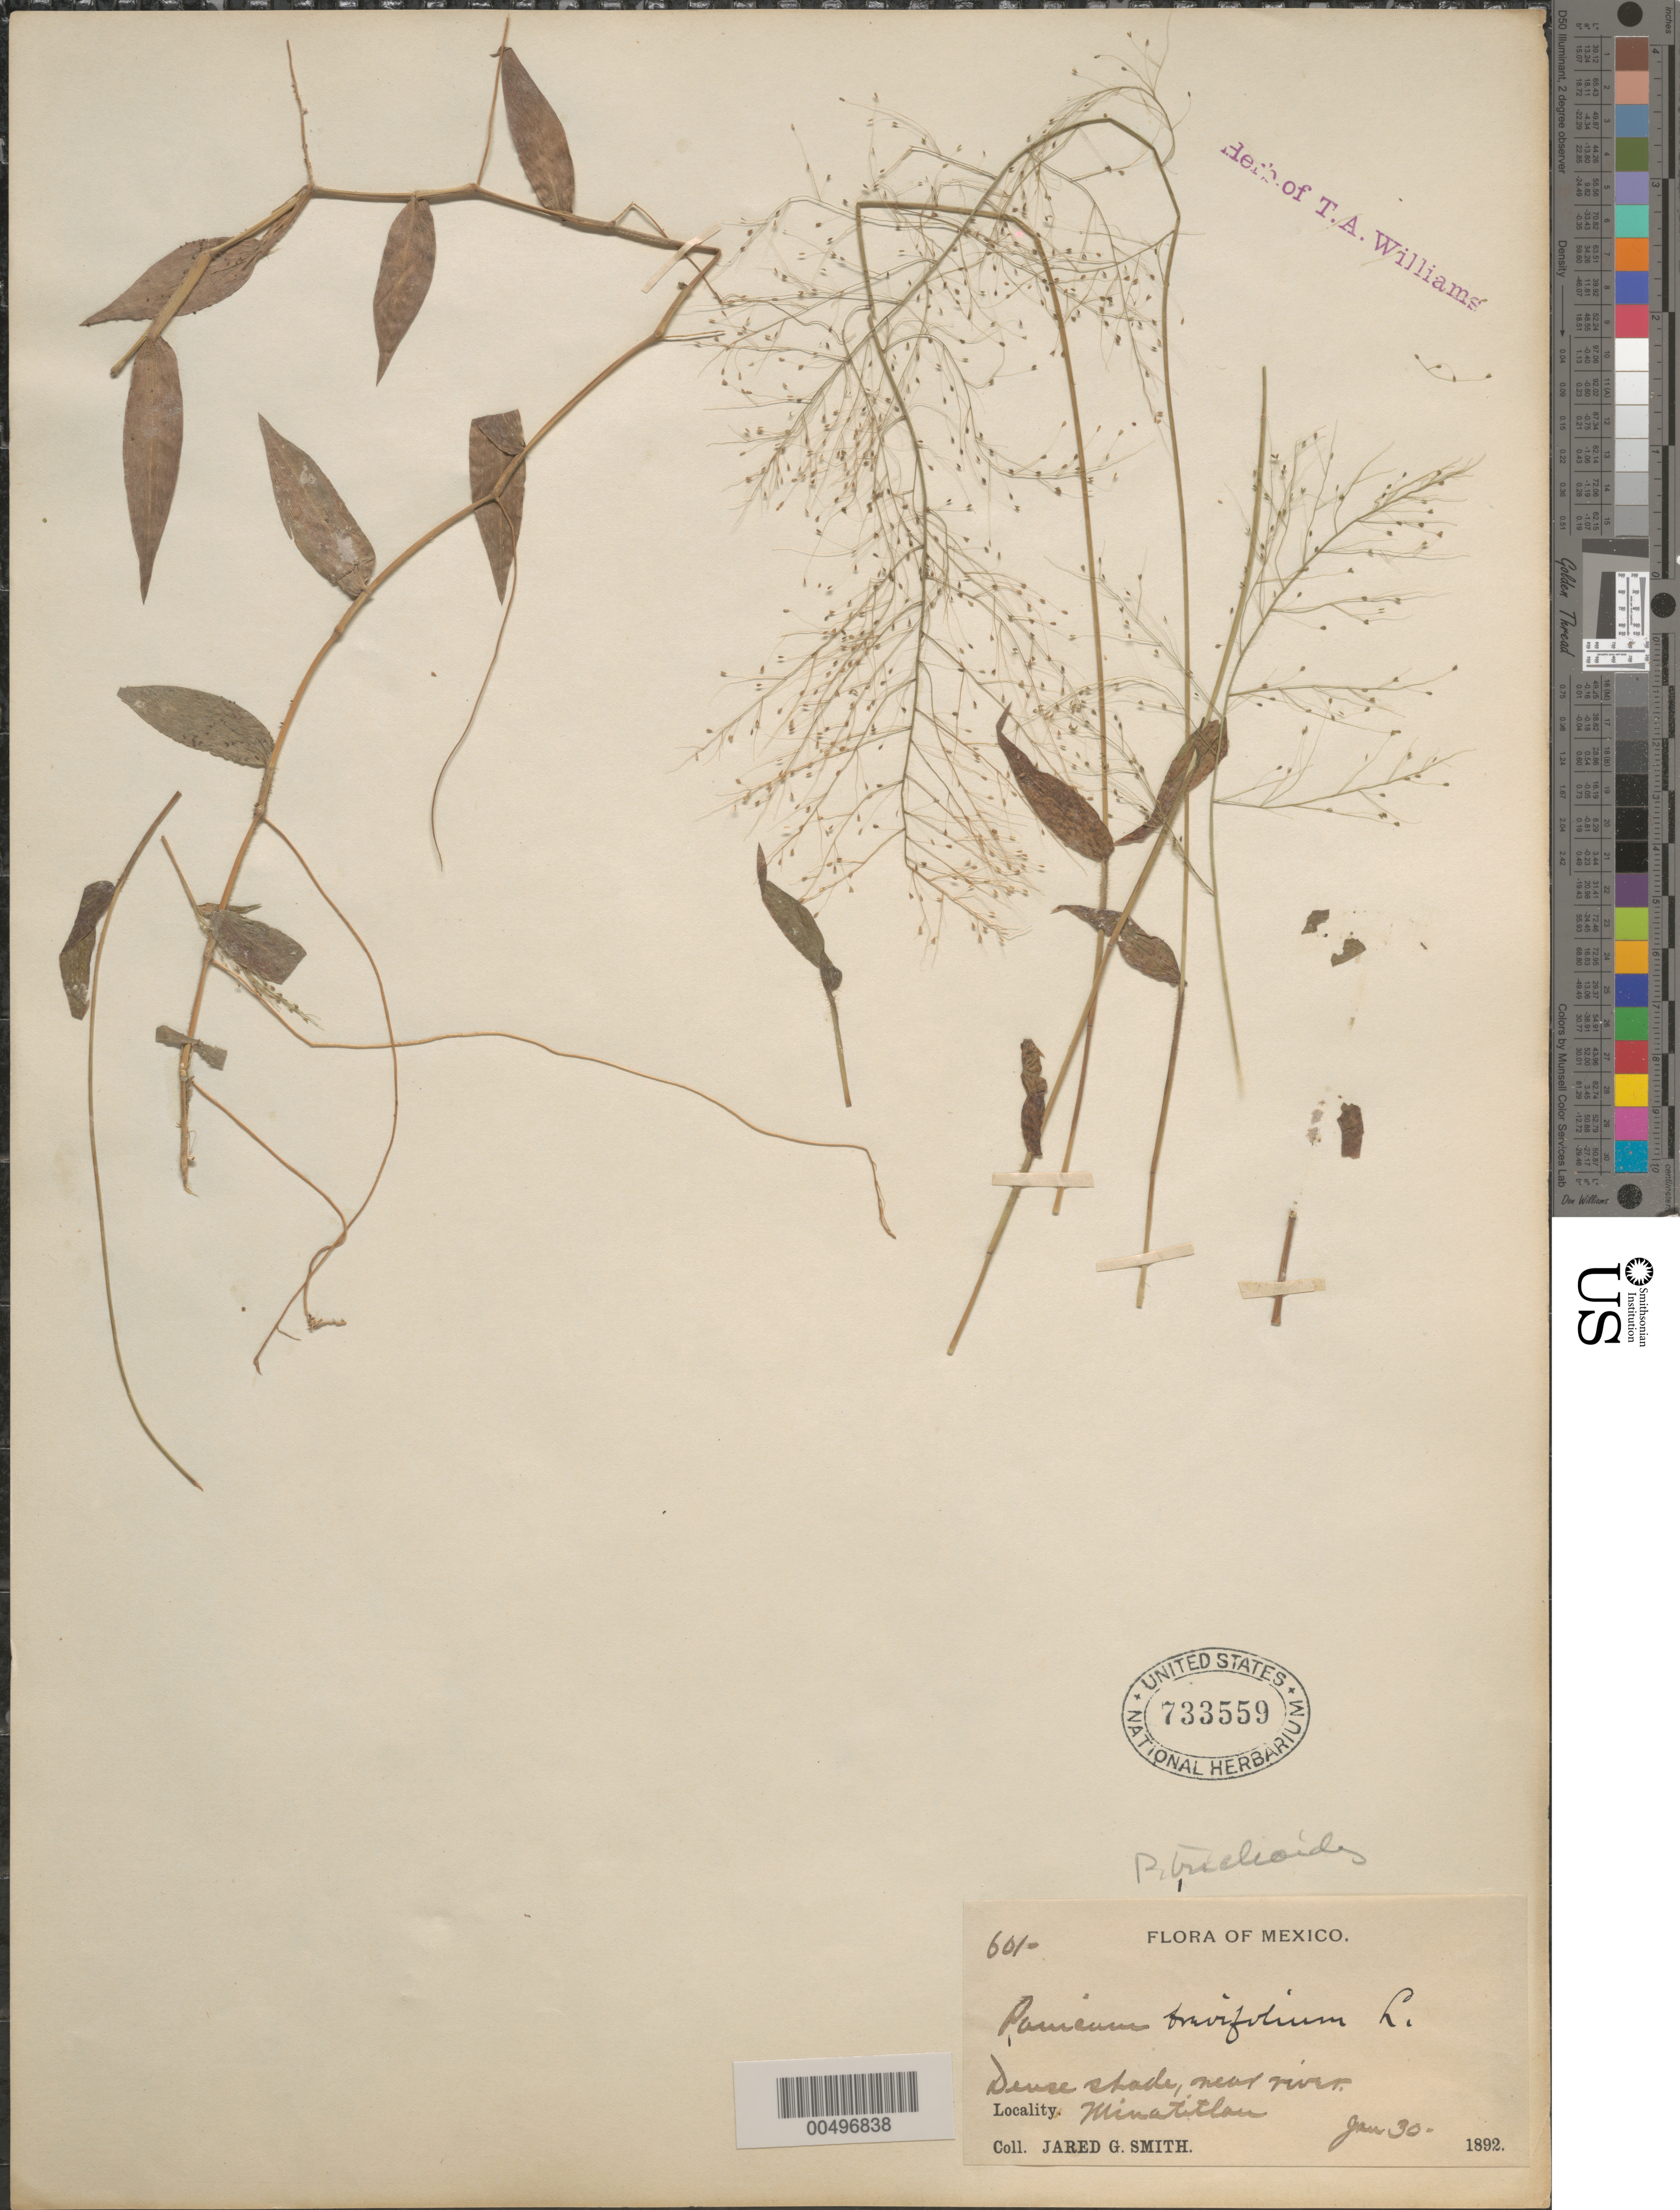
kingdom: Plantae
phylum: Tracheophyta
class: Liliopsida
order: Poales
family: Poaceae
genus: Panicum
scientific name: Panicum trichoides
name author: Sw.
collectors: J. G. Smith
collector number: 601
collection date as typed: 30 Jan 1892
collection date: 1892-01-30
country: Mexico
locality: Minatitlán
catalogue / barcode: US 733559